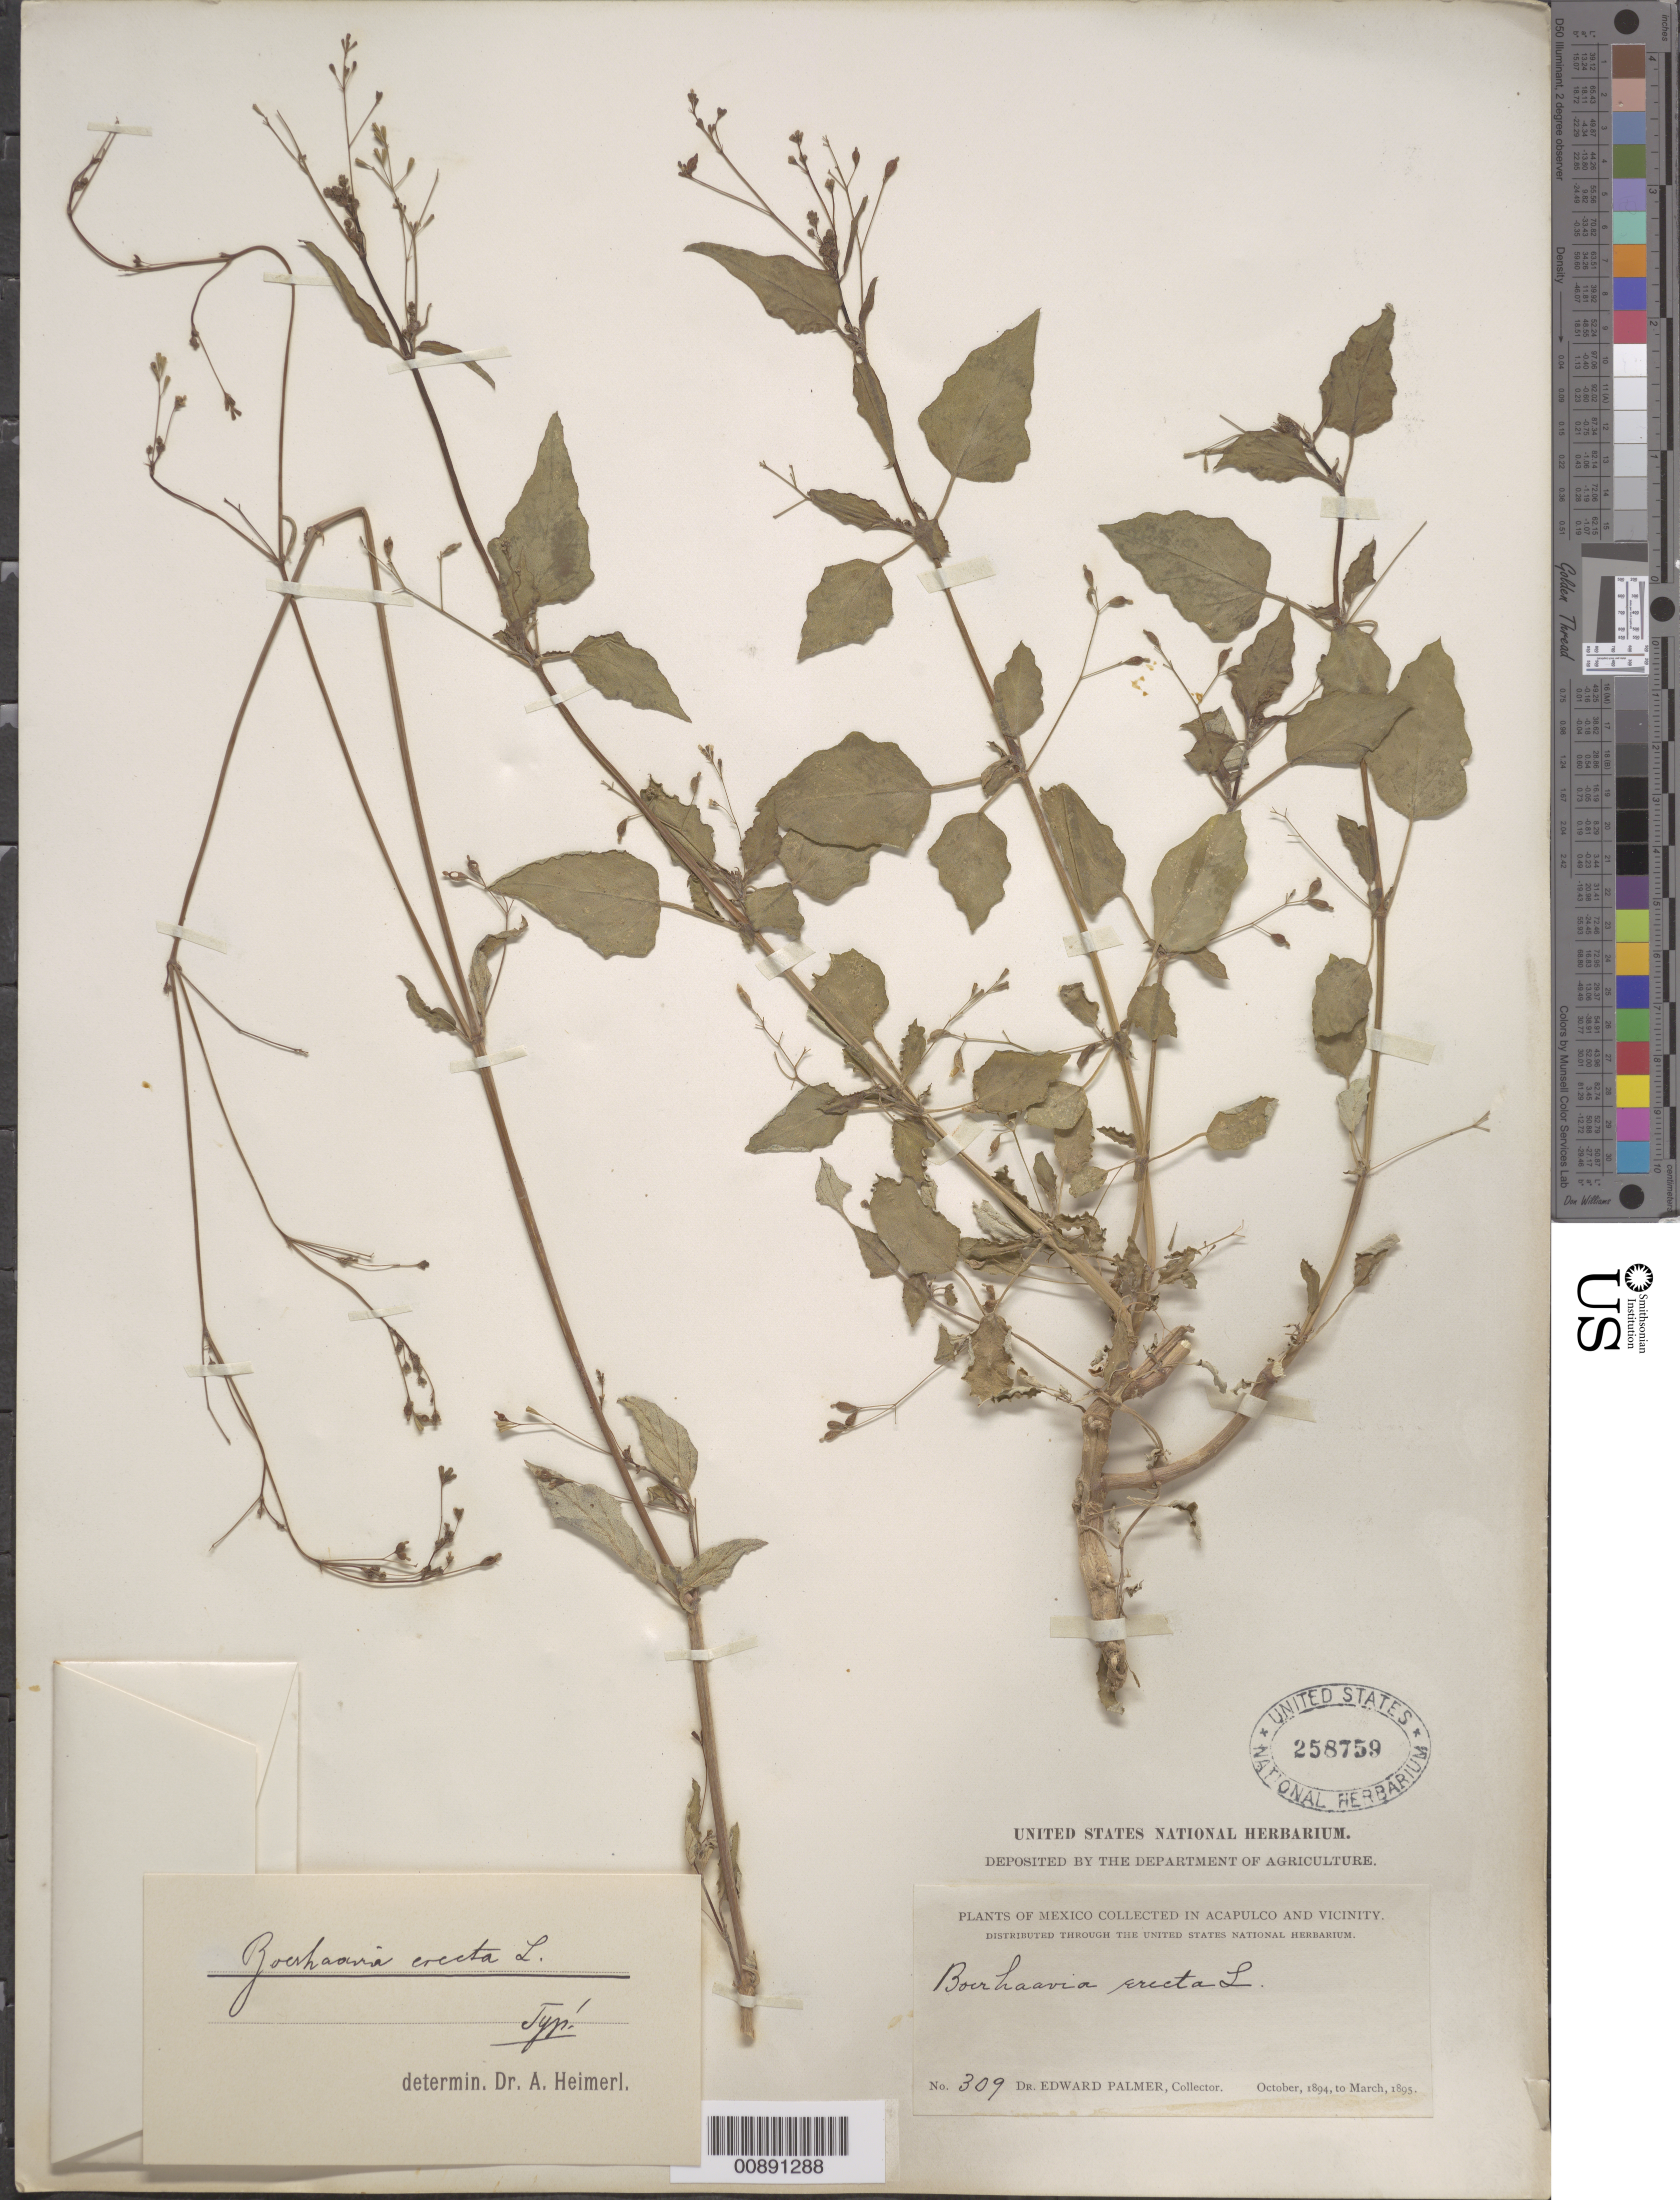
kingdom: Plantae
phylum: Tracheophyta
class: Magnoliopsida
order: Malvales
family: Malvaceae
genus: Abutilon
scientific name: Abutilon viscosum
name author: (L.) Dorr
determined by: Dorr, Laurence J., Curator (BOT), Smithsonian Institution - National Museum of Natural History (UNITED STATES)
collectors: E. Palmer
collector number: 309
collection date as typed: Oct 1894 to -- Mar 1895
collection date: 1894-10/1895-03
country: Mexico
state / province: Guerrero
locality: Acapulco, Guerrero and vicinity.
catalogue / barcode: US 258759